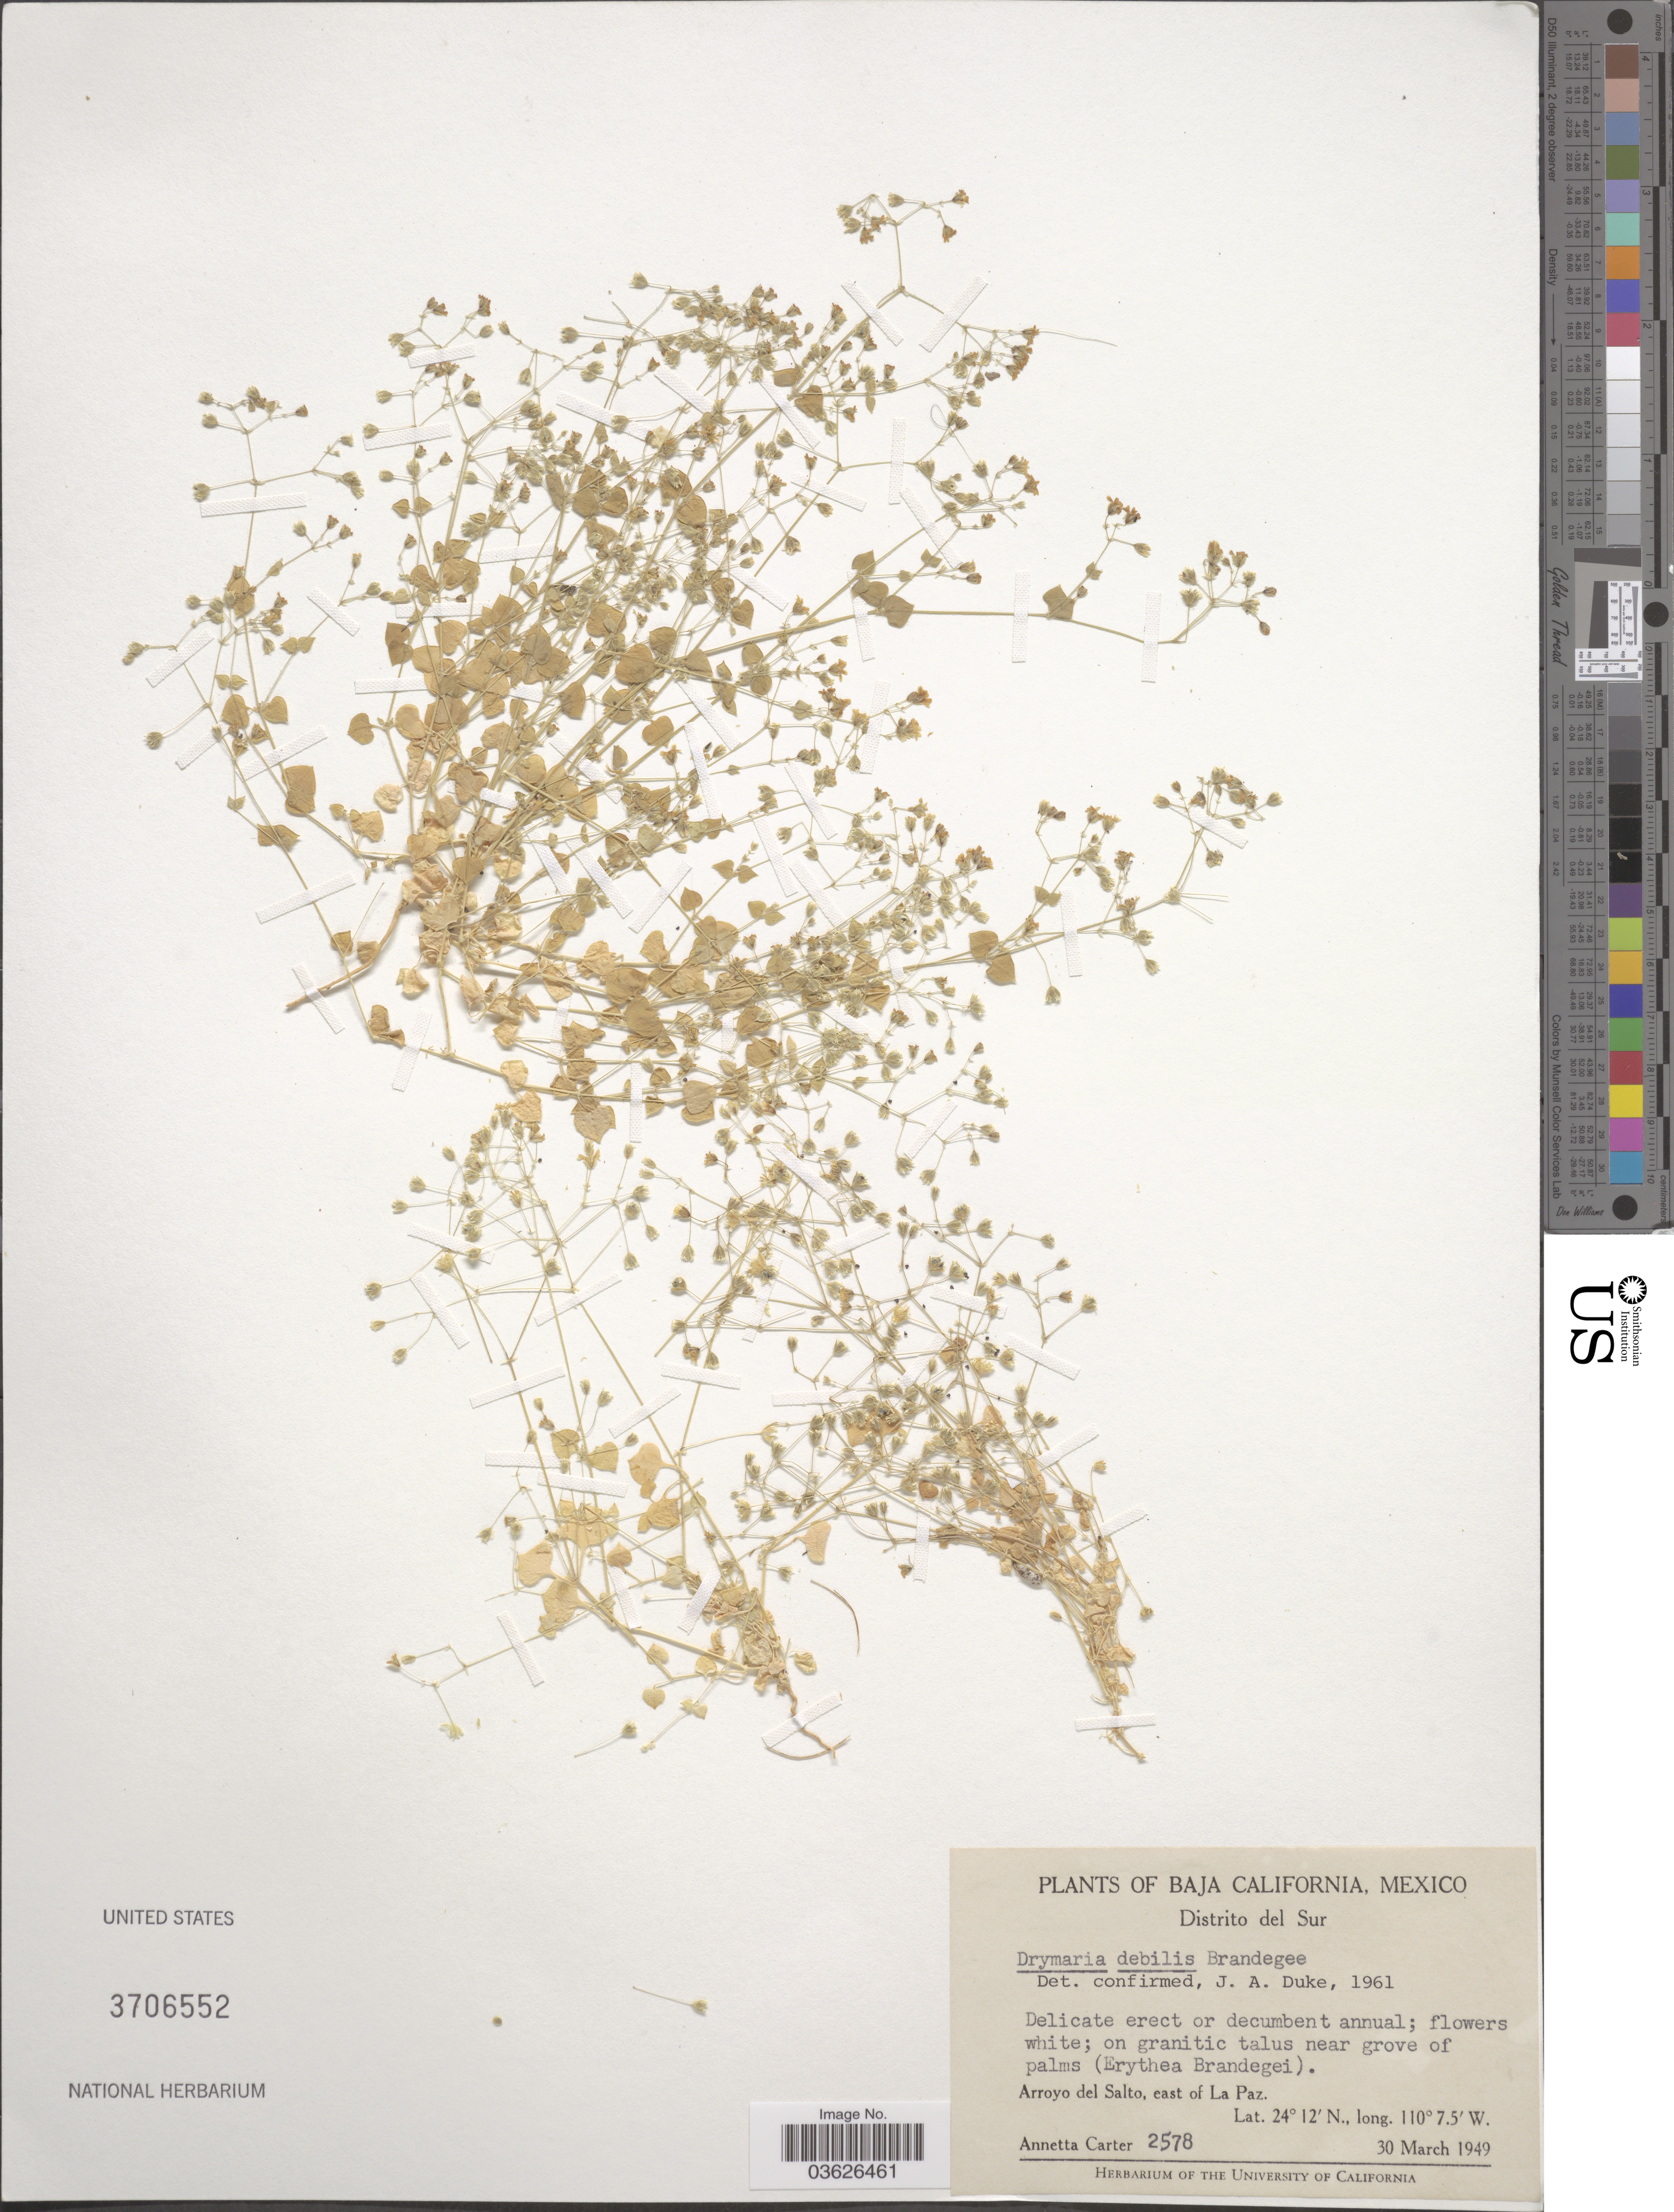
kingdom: Plantae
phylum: Tracheophyta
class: Magnoliopsida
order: Caryophyllales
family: Caryophyllaceae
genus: Drymaria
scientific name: Drymaria debilis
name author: Brandegee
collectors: A. Carter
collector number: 2578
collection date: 1949-03-30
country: Mexico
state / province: Baja California Sur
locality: Distrito del Sur. Arroyo del Salto, east of La Paz.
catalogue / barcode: US 3706552